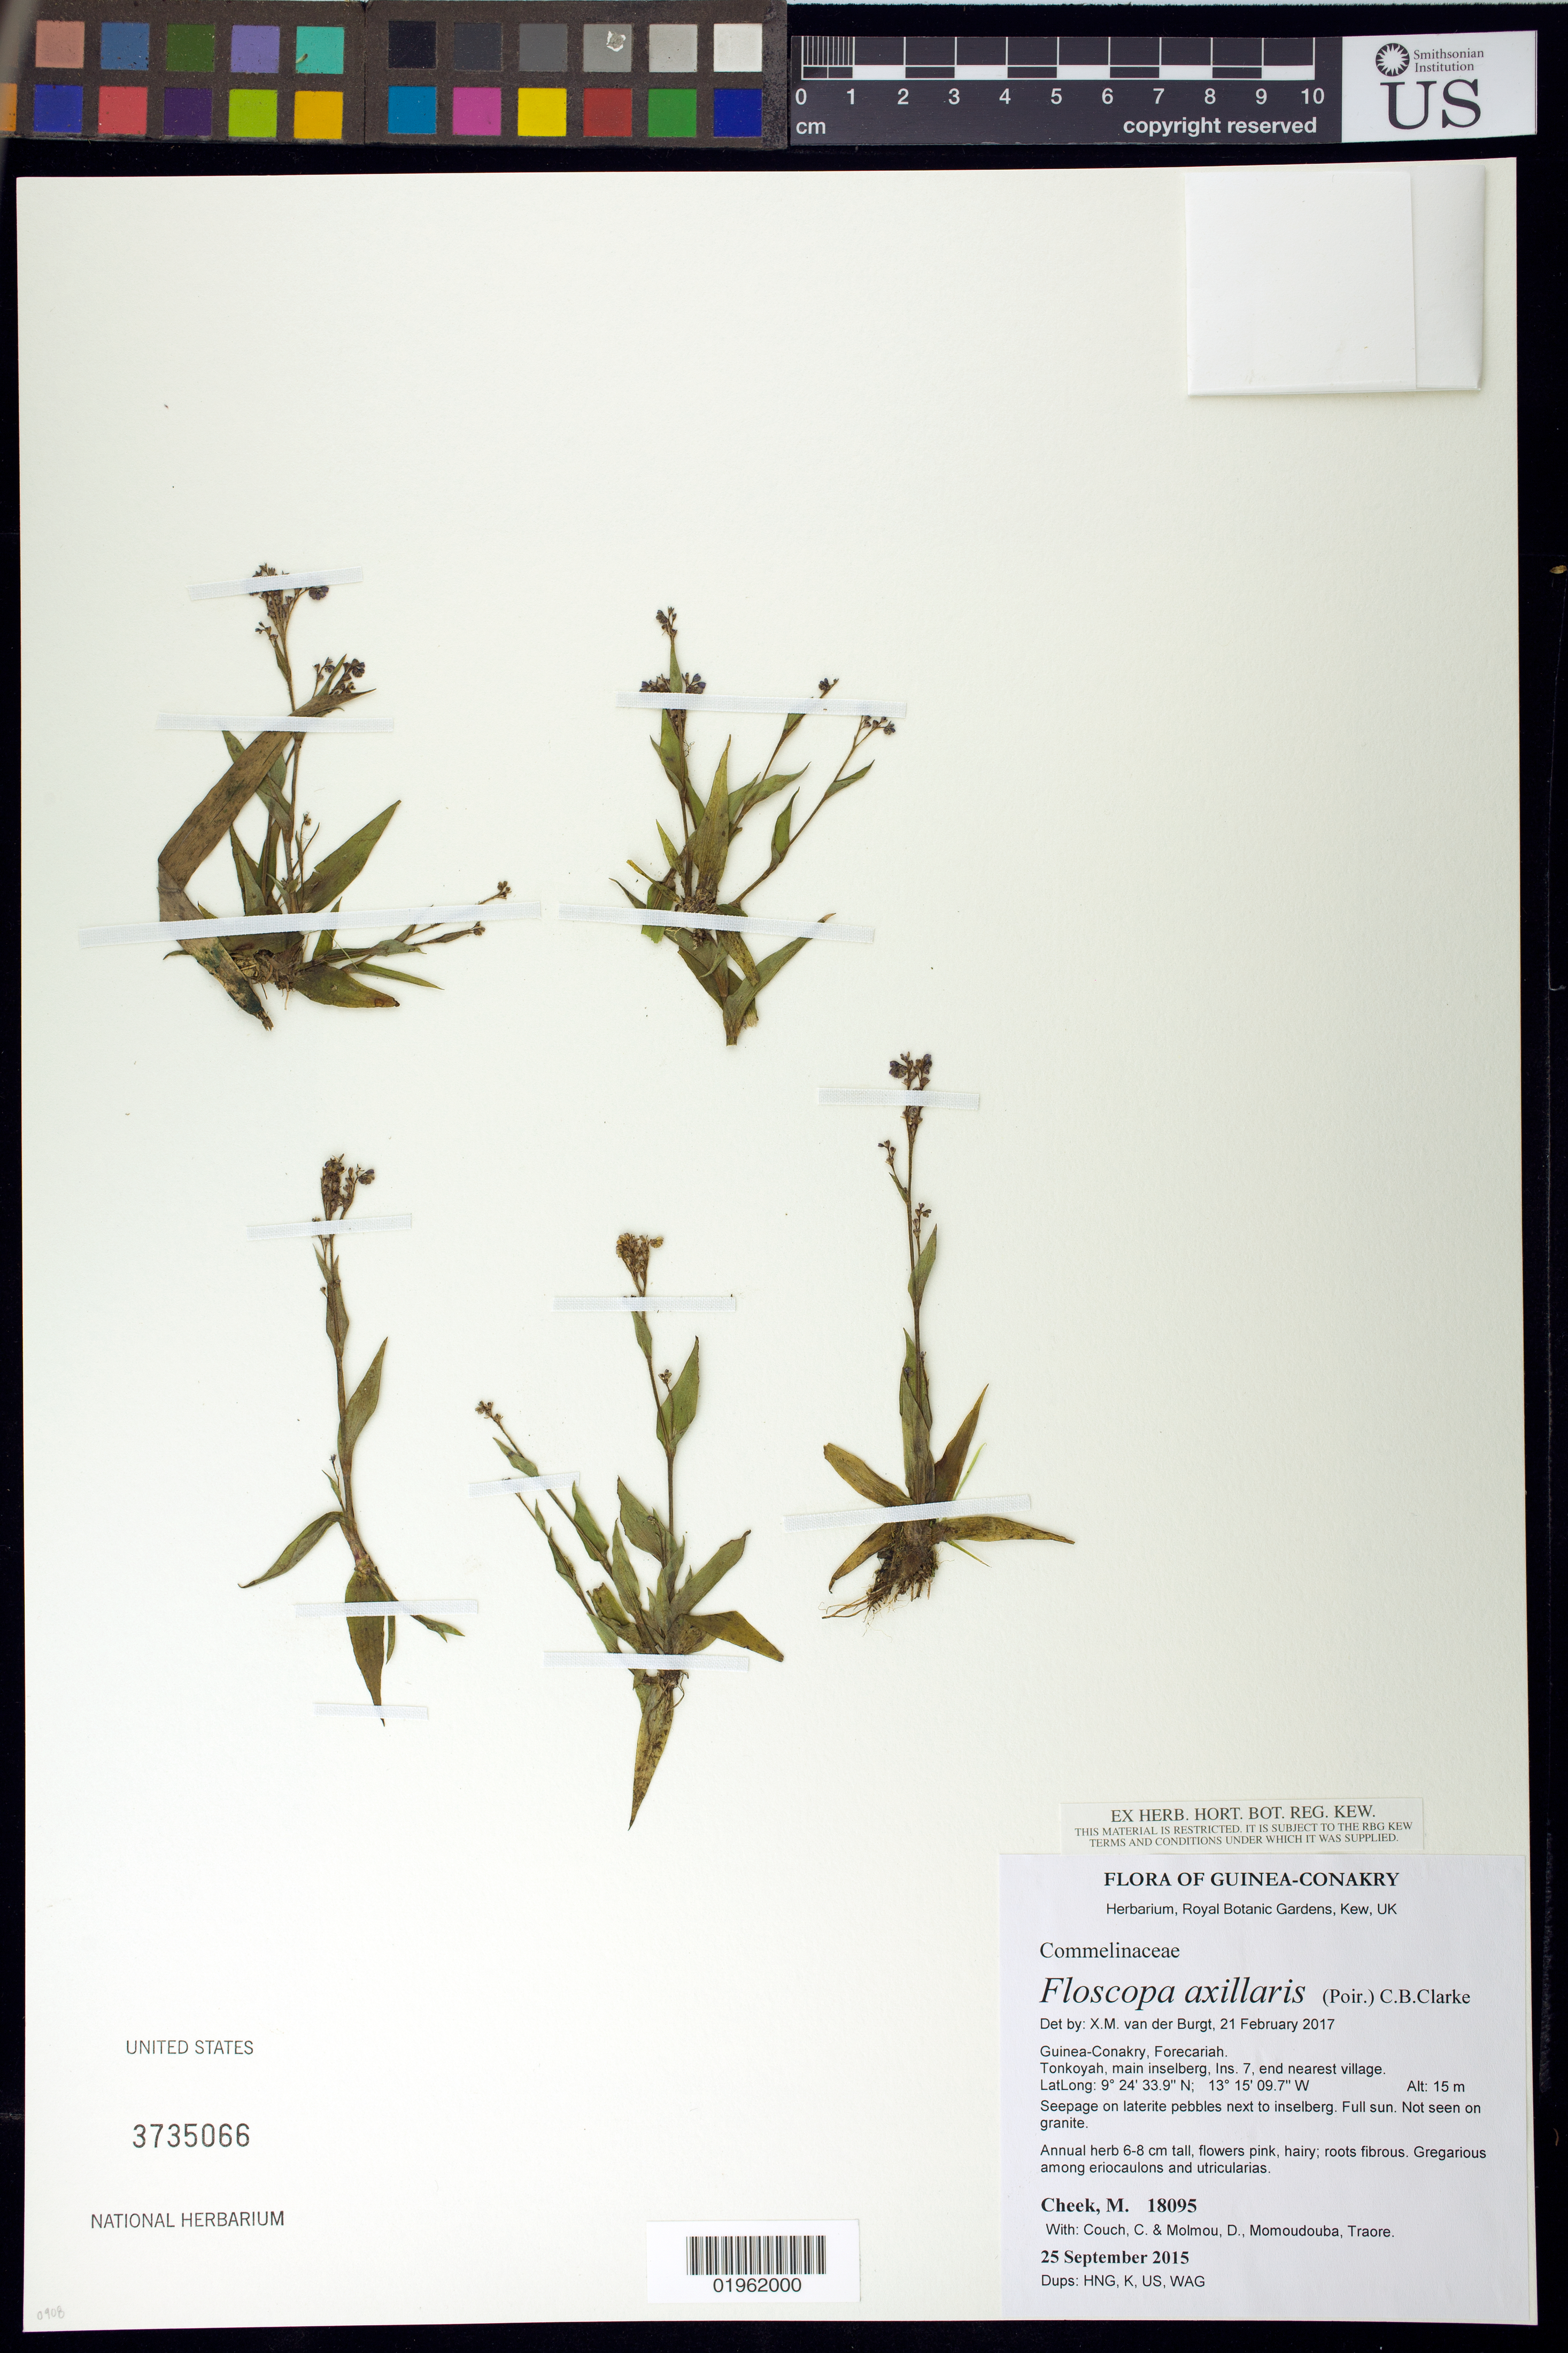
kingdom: Plantae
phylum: Tracheophyta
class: Liliopsida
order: Commelinales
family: Commelinaceae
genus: Floscopa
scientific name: Floscopa axillaris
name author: (Poir.) C.B. Clarke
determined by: van der Burgt, X. M.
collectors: M. Cheek et al.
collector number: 18095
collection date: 2015-09-25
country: Guinea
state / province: Conakry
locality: Guinea-Conakry, Forecariah. Tonkoyah, main inselberg, Ins. 7, end nearest village.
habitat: Seepage on laterite pebbles next to inselberg. Full sun. Not seen on granite.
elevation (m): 15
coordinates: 10°0'55.0"N, 12°49'22.9"W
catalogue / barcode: US 3735066